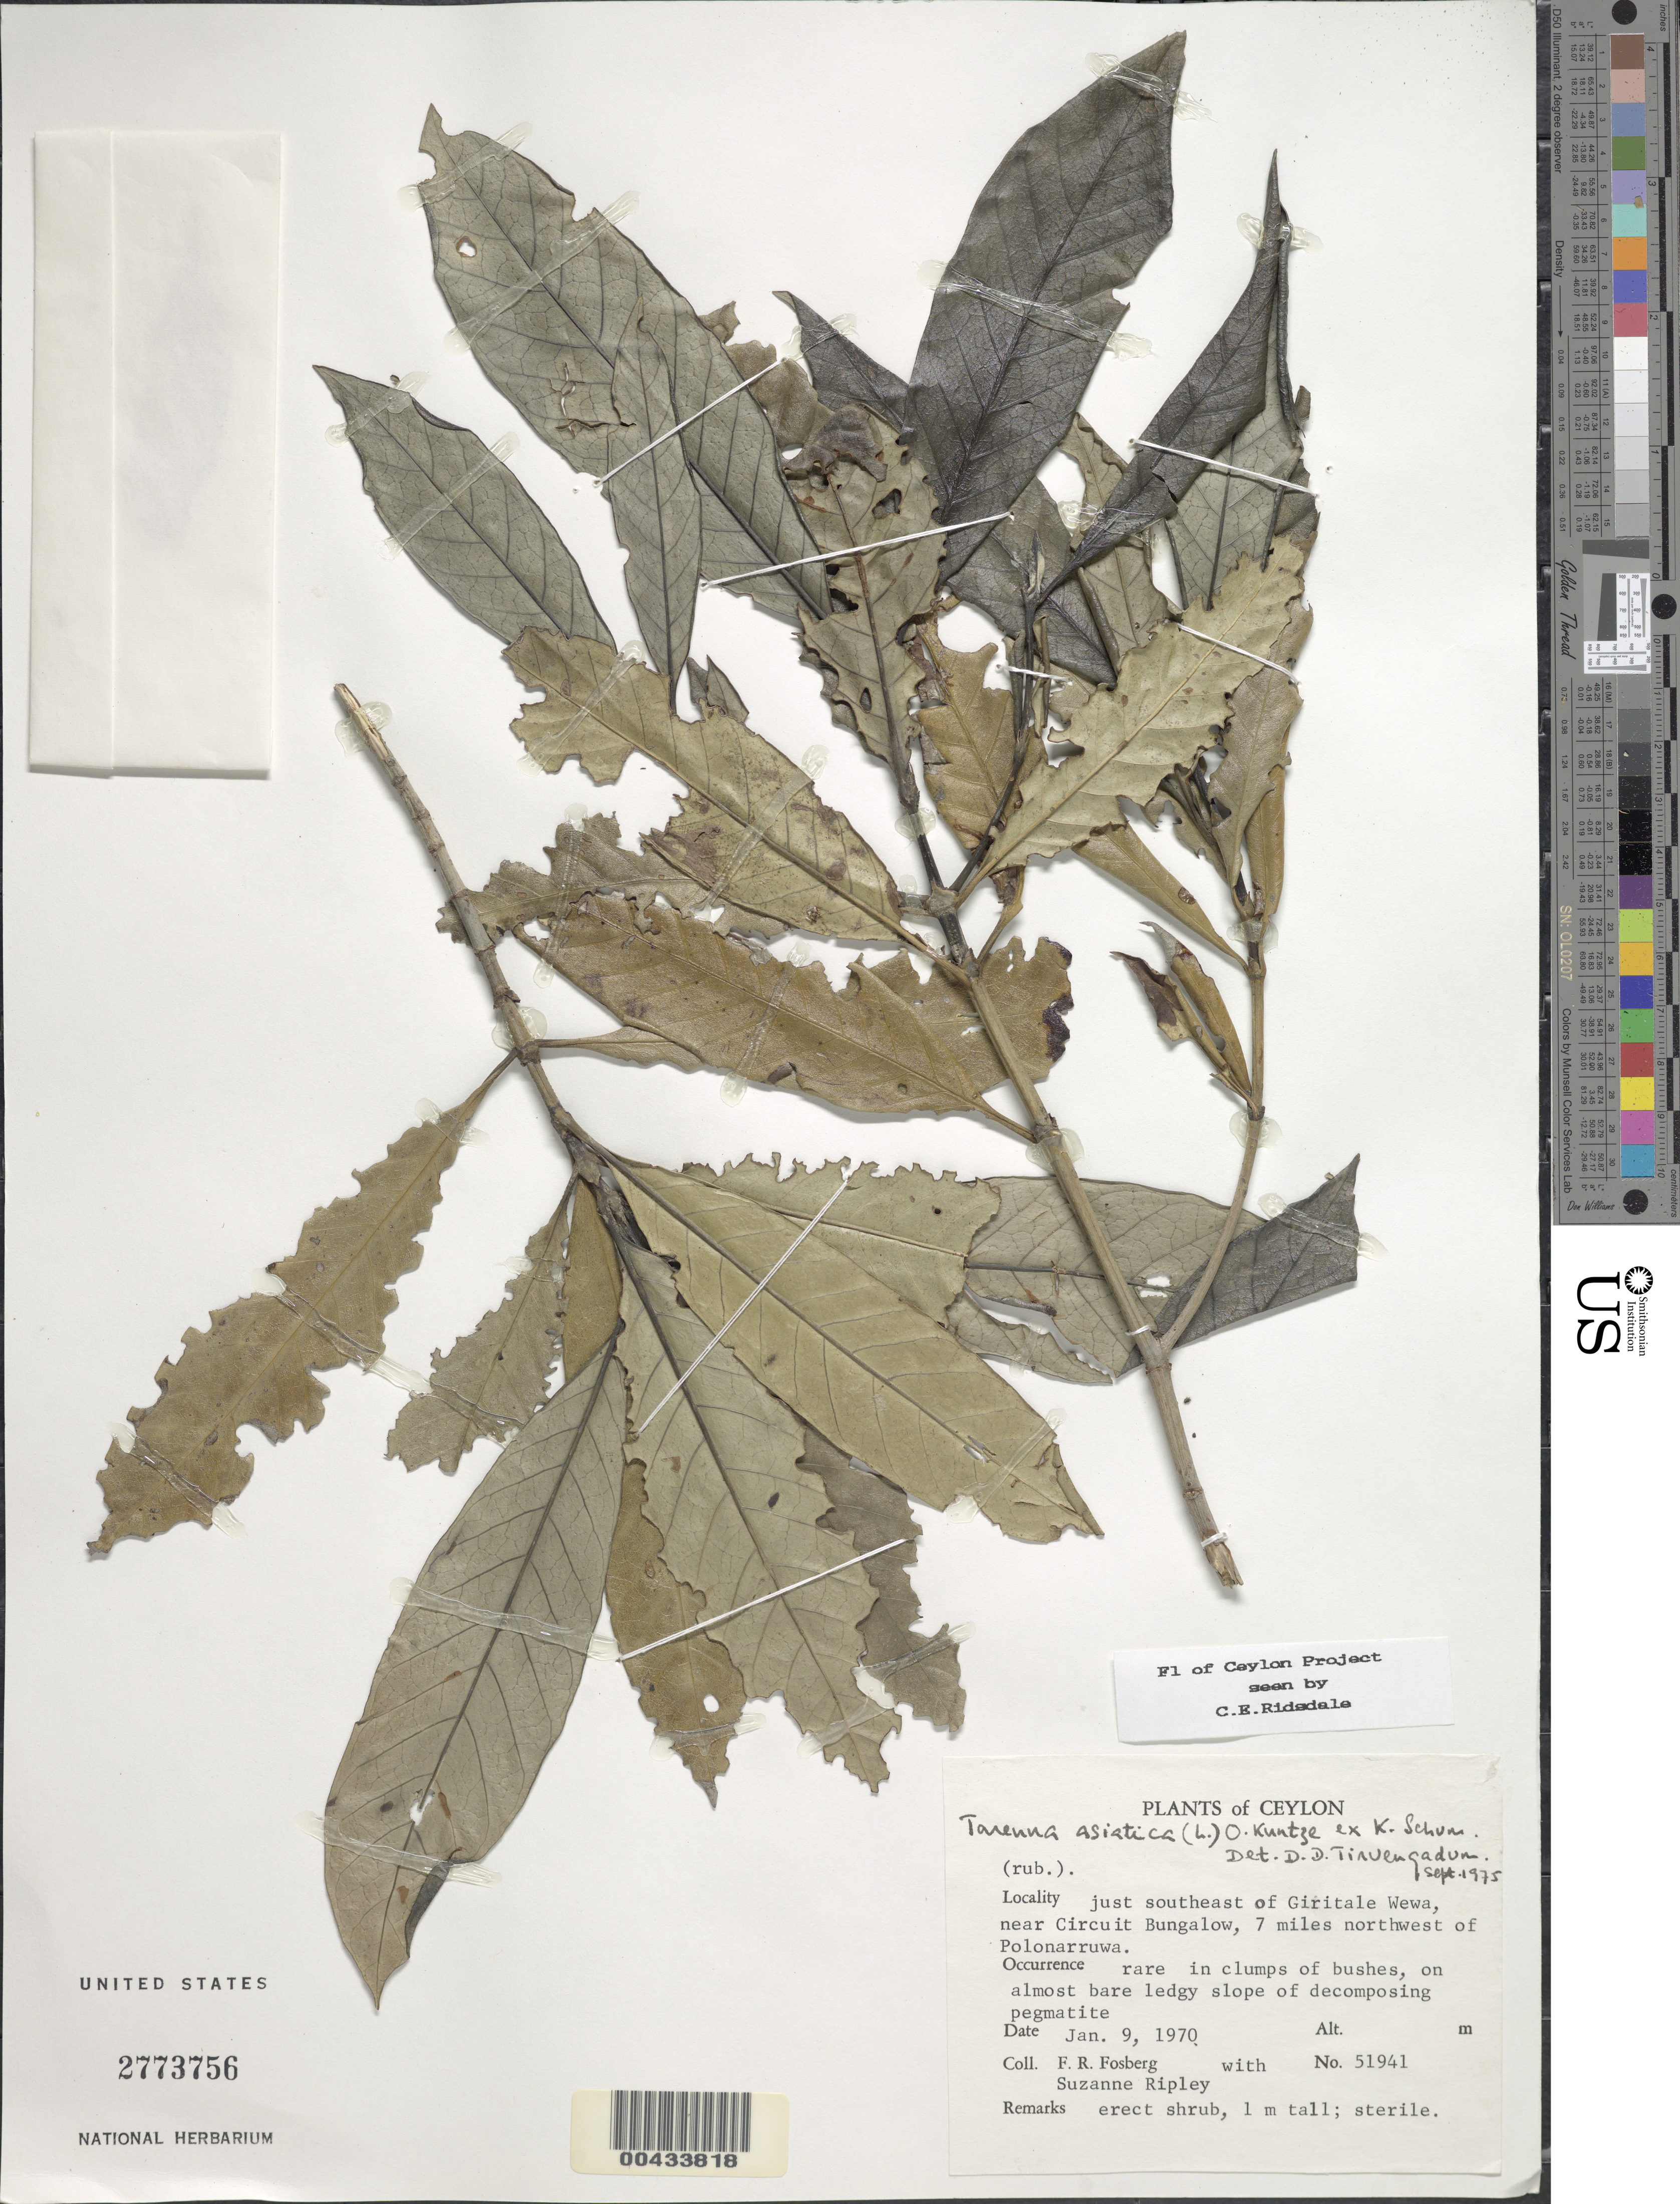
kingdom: Plantae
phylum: Tracheophyta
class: Magnoliopsida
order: Gentianales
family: Rubiaceae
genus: Tarenna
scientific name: Tarenna asiatica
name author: (L.) Kuntze ex K. Schum.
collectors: F. R. Fosberg & S. Ripley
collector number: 51941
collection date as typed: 09 Jan 1970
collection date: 1970-01-09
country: Sri Lanka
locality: Just SE of Giritale Wewa, near Circuit Bungalow, 7 mi NW of Polonarruwa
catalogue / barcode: US 2773756